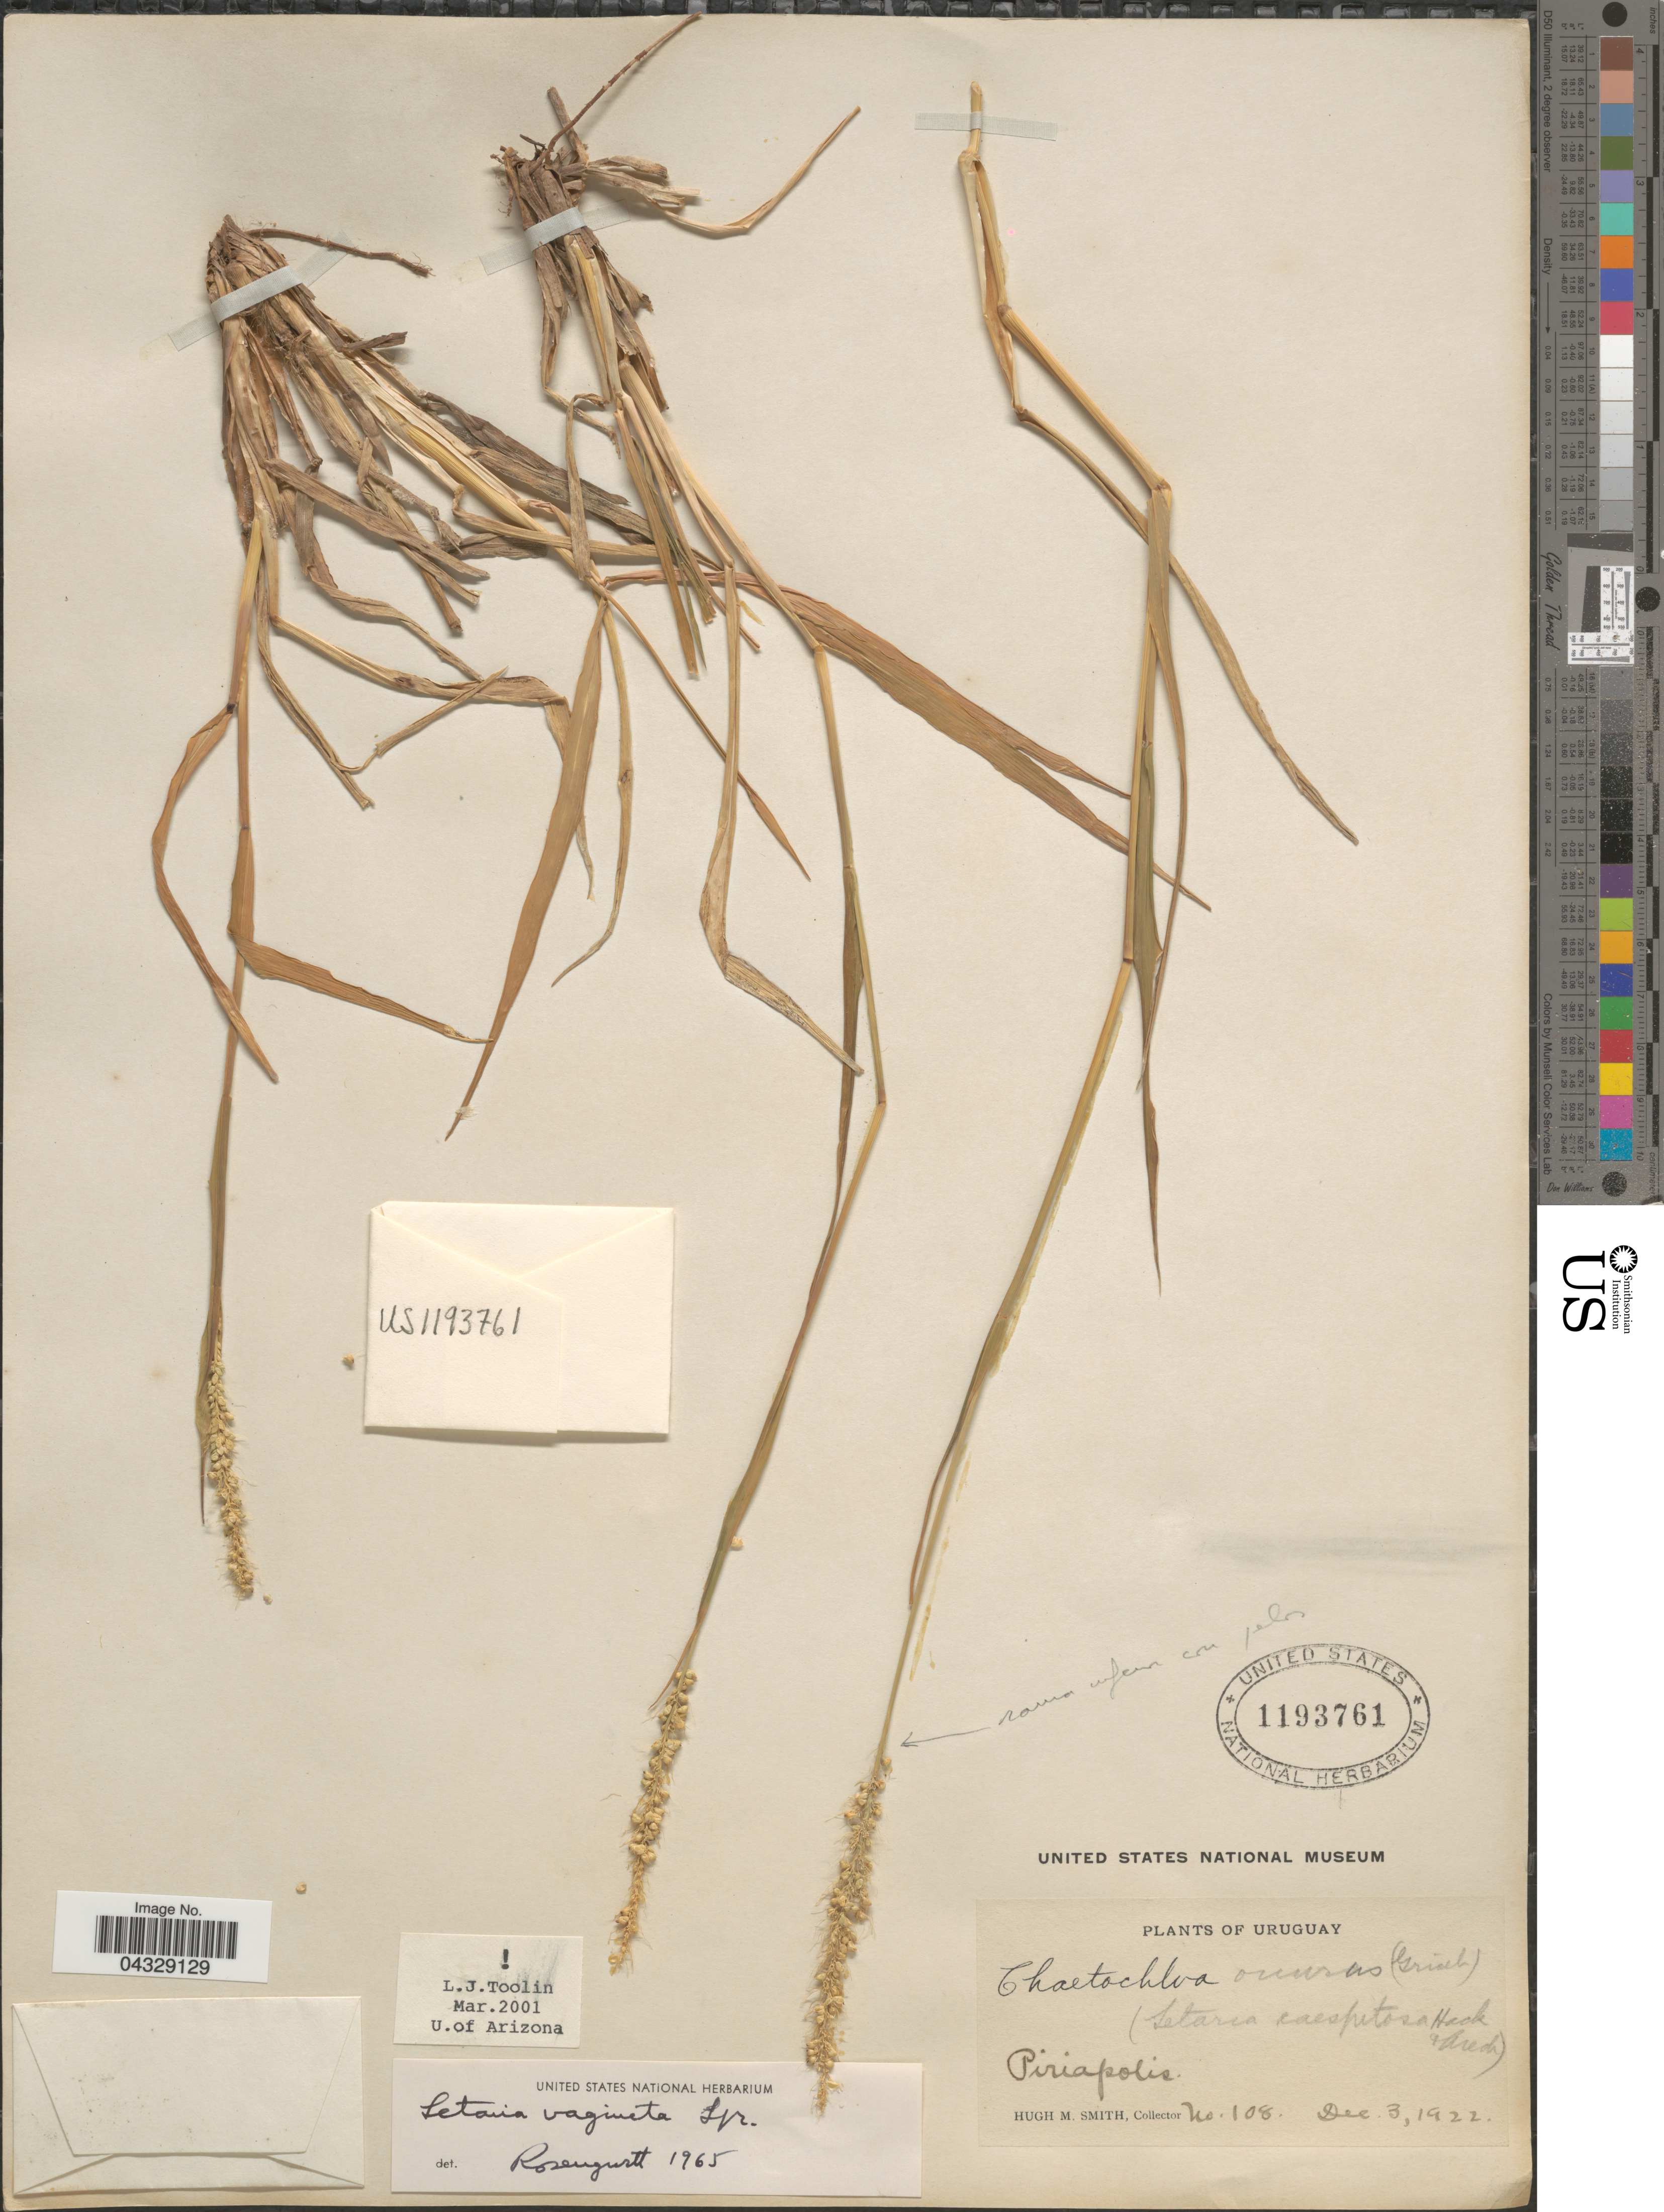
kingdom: Plantae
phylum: Tracheophyta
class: Liliopsida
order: Poales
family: Poaceae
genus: Setaria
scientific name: Setaria vaginata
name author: Spreng.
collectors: H. M. Smith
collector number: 108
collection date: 1922-12-03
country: Uruguay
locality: Piriapolis.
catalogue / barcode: US 1193761